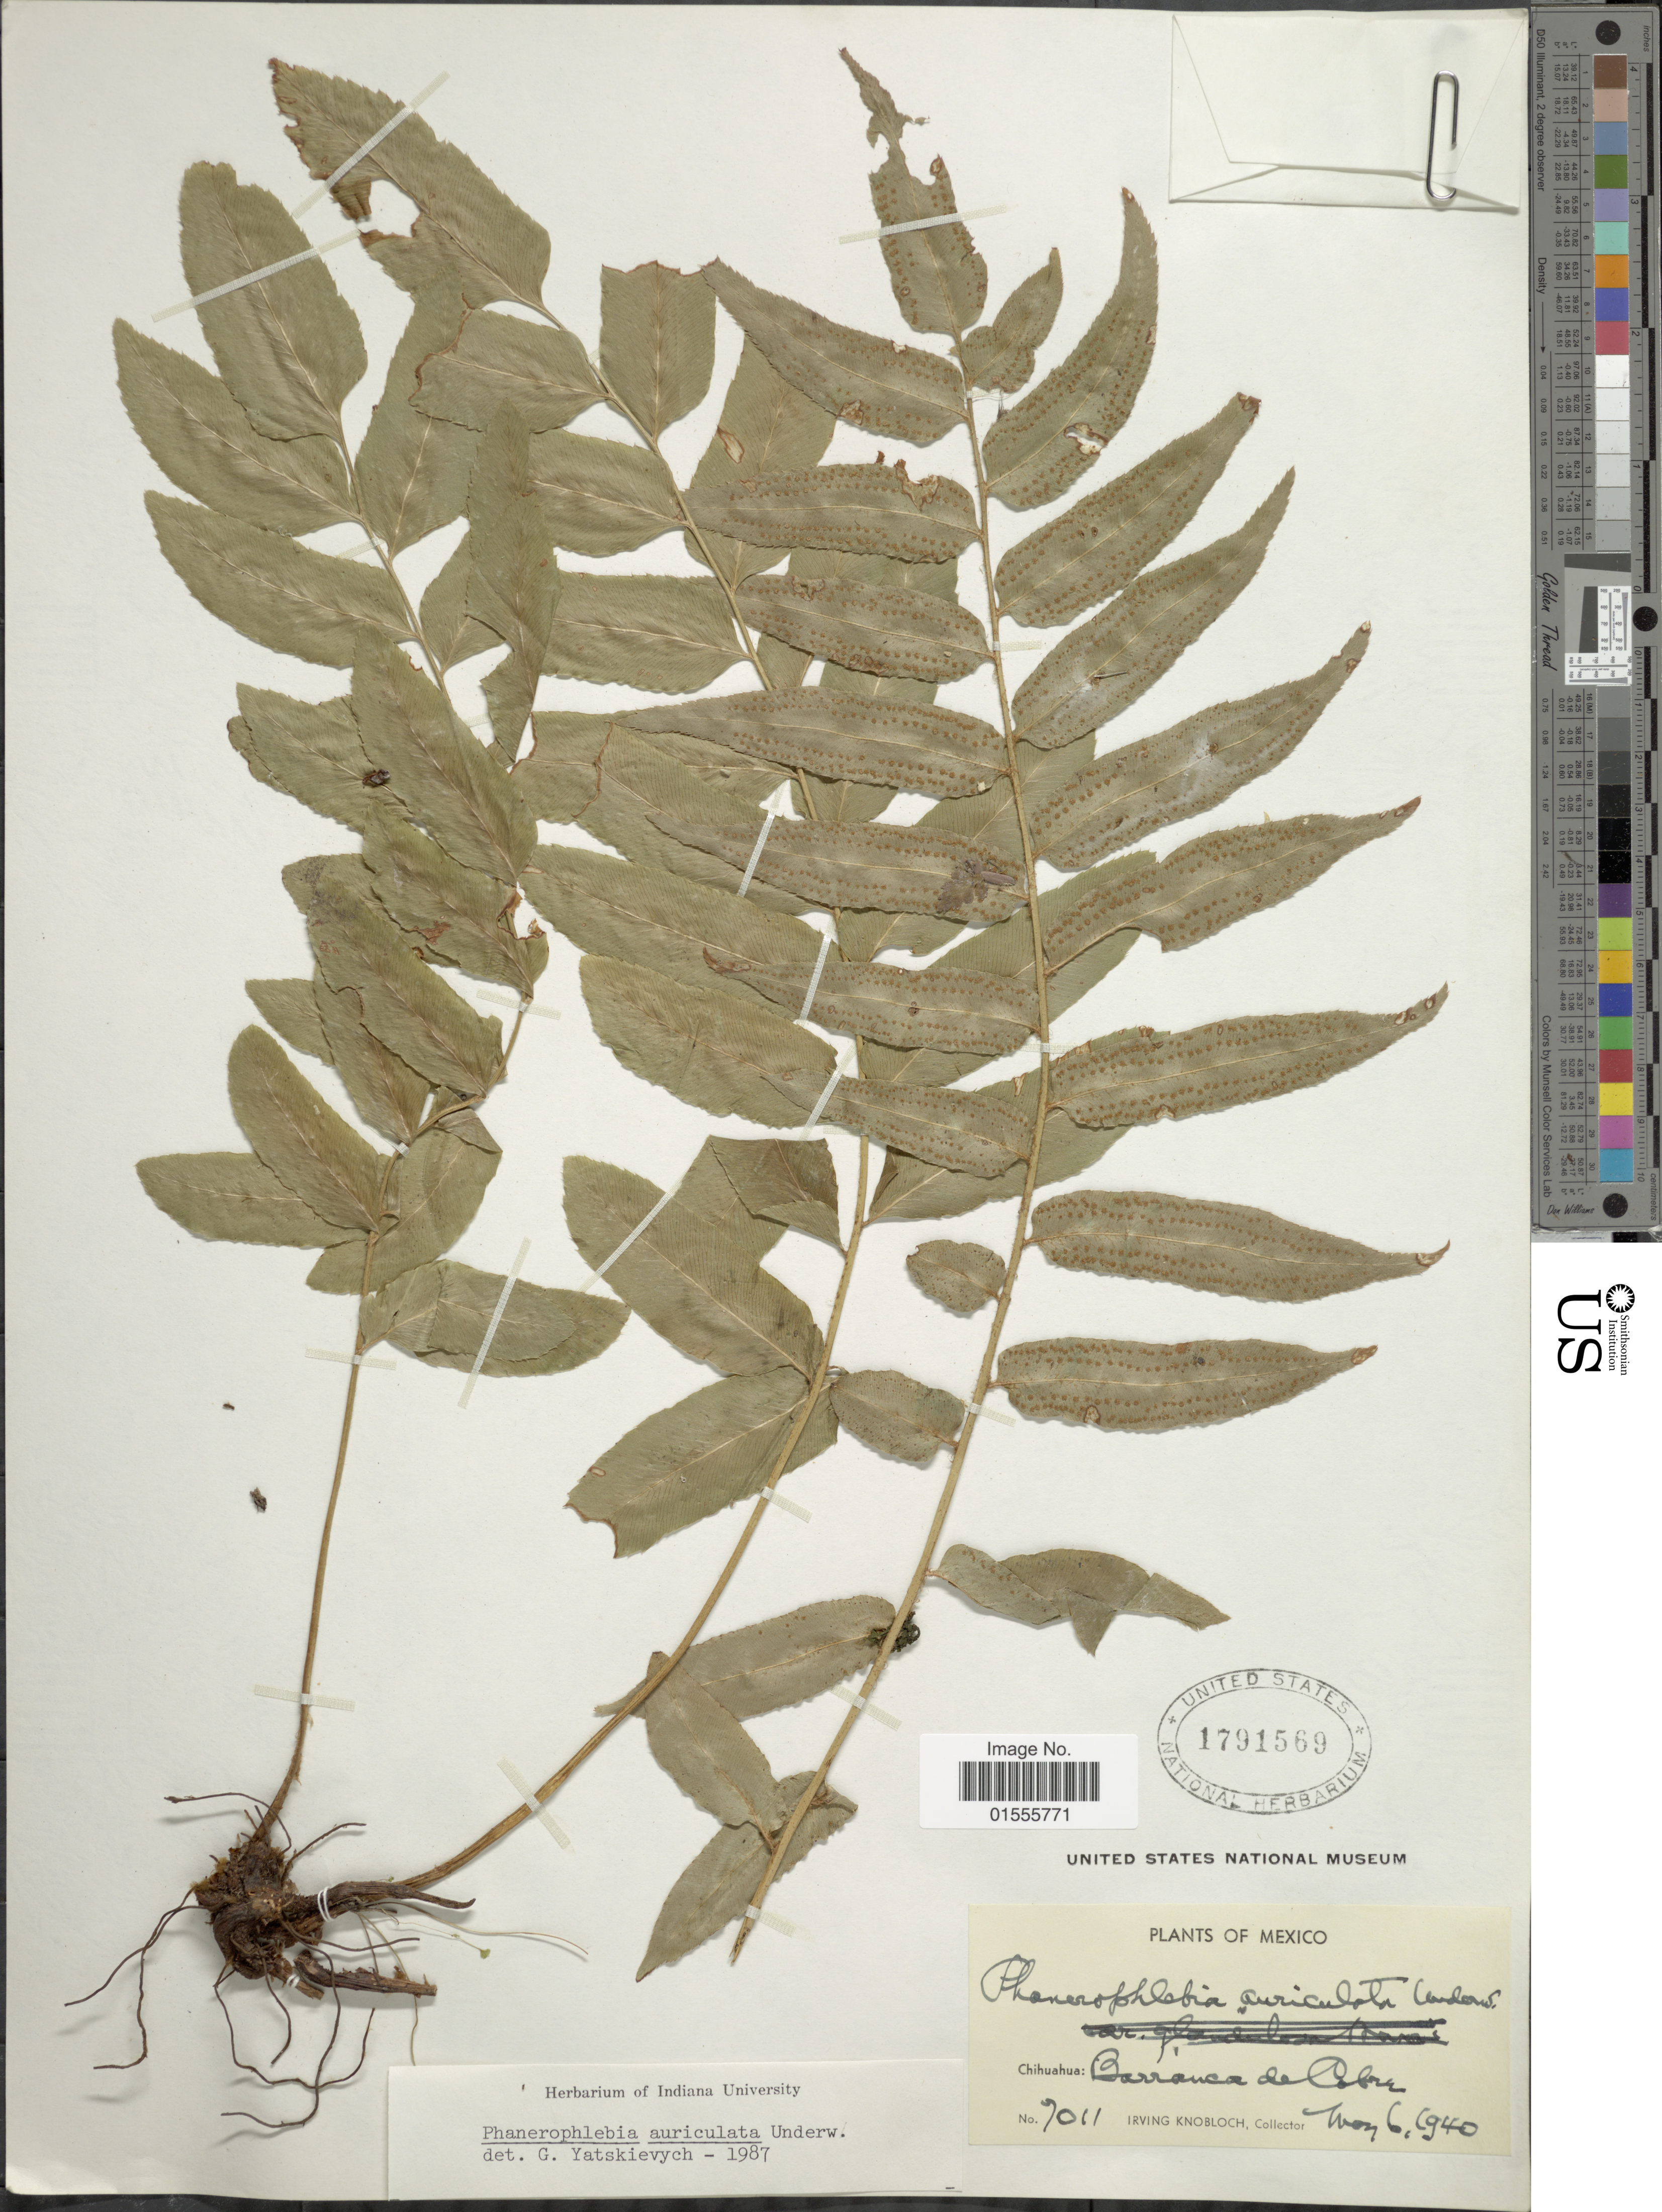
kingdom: Plantae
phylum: Tracheophyta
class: Polypodiopsida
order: Polypodiales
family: Dryopteridaceae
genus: Phanerophlebia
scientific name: Phanerophlebia auriculata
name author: Underw.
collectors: I. W. Knobloch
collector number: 7011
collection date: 1940-05-06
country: Mexico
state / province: Chihuahua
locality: Barranca de Cobre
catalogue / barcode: US 1791569